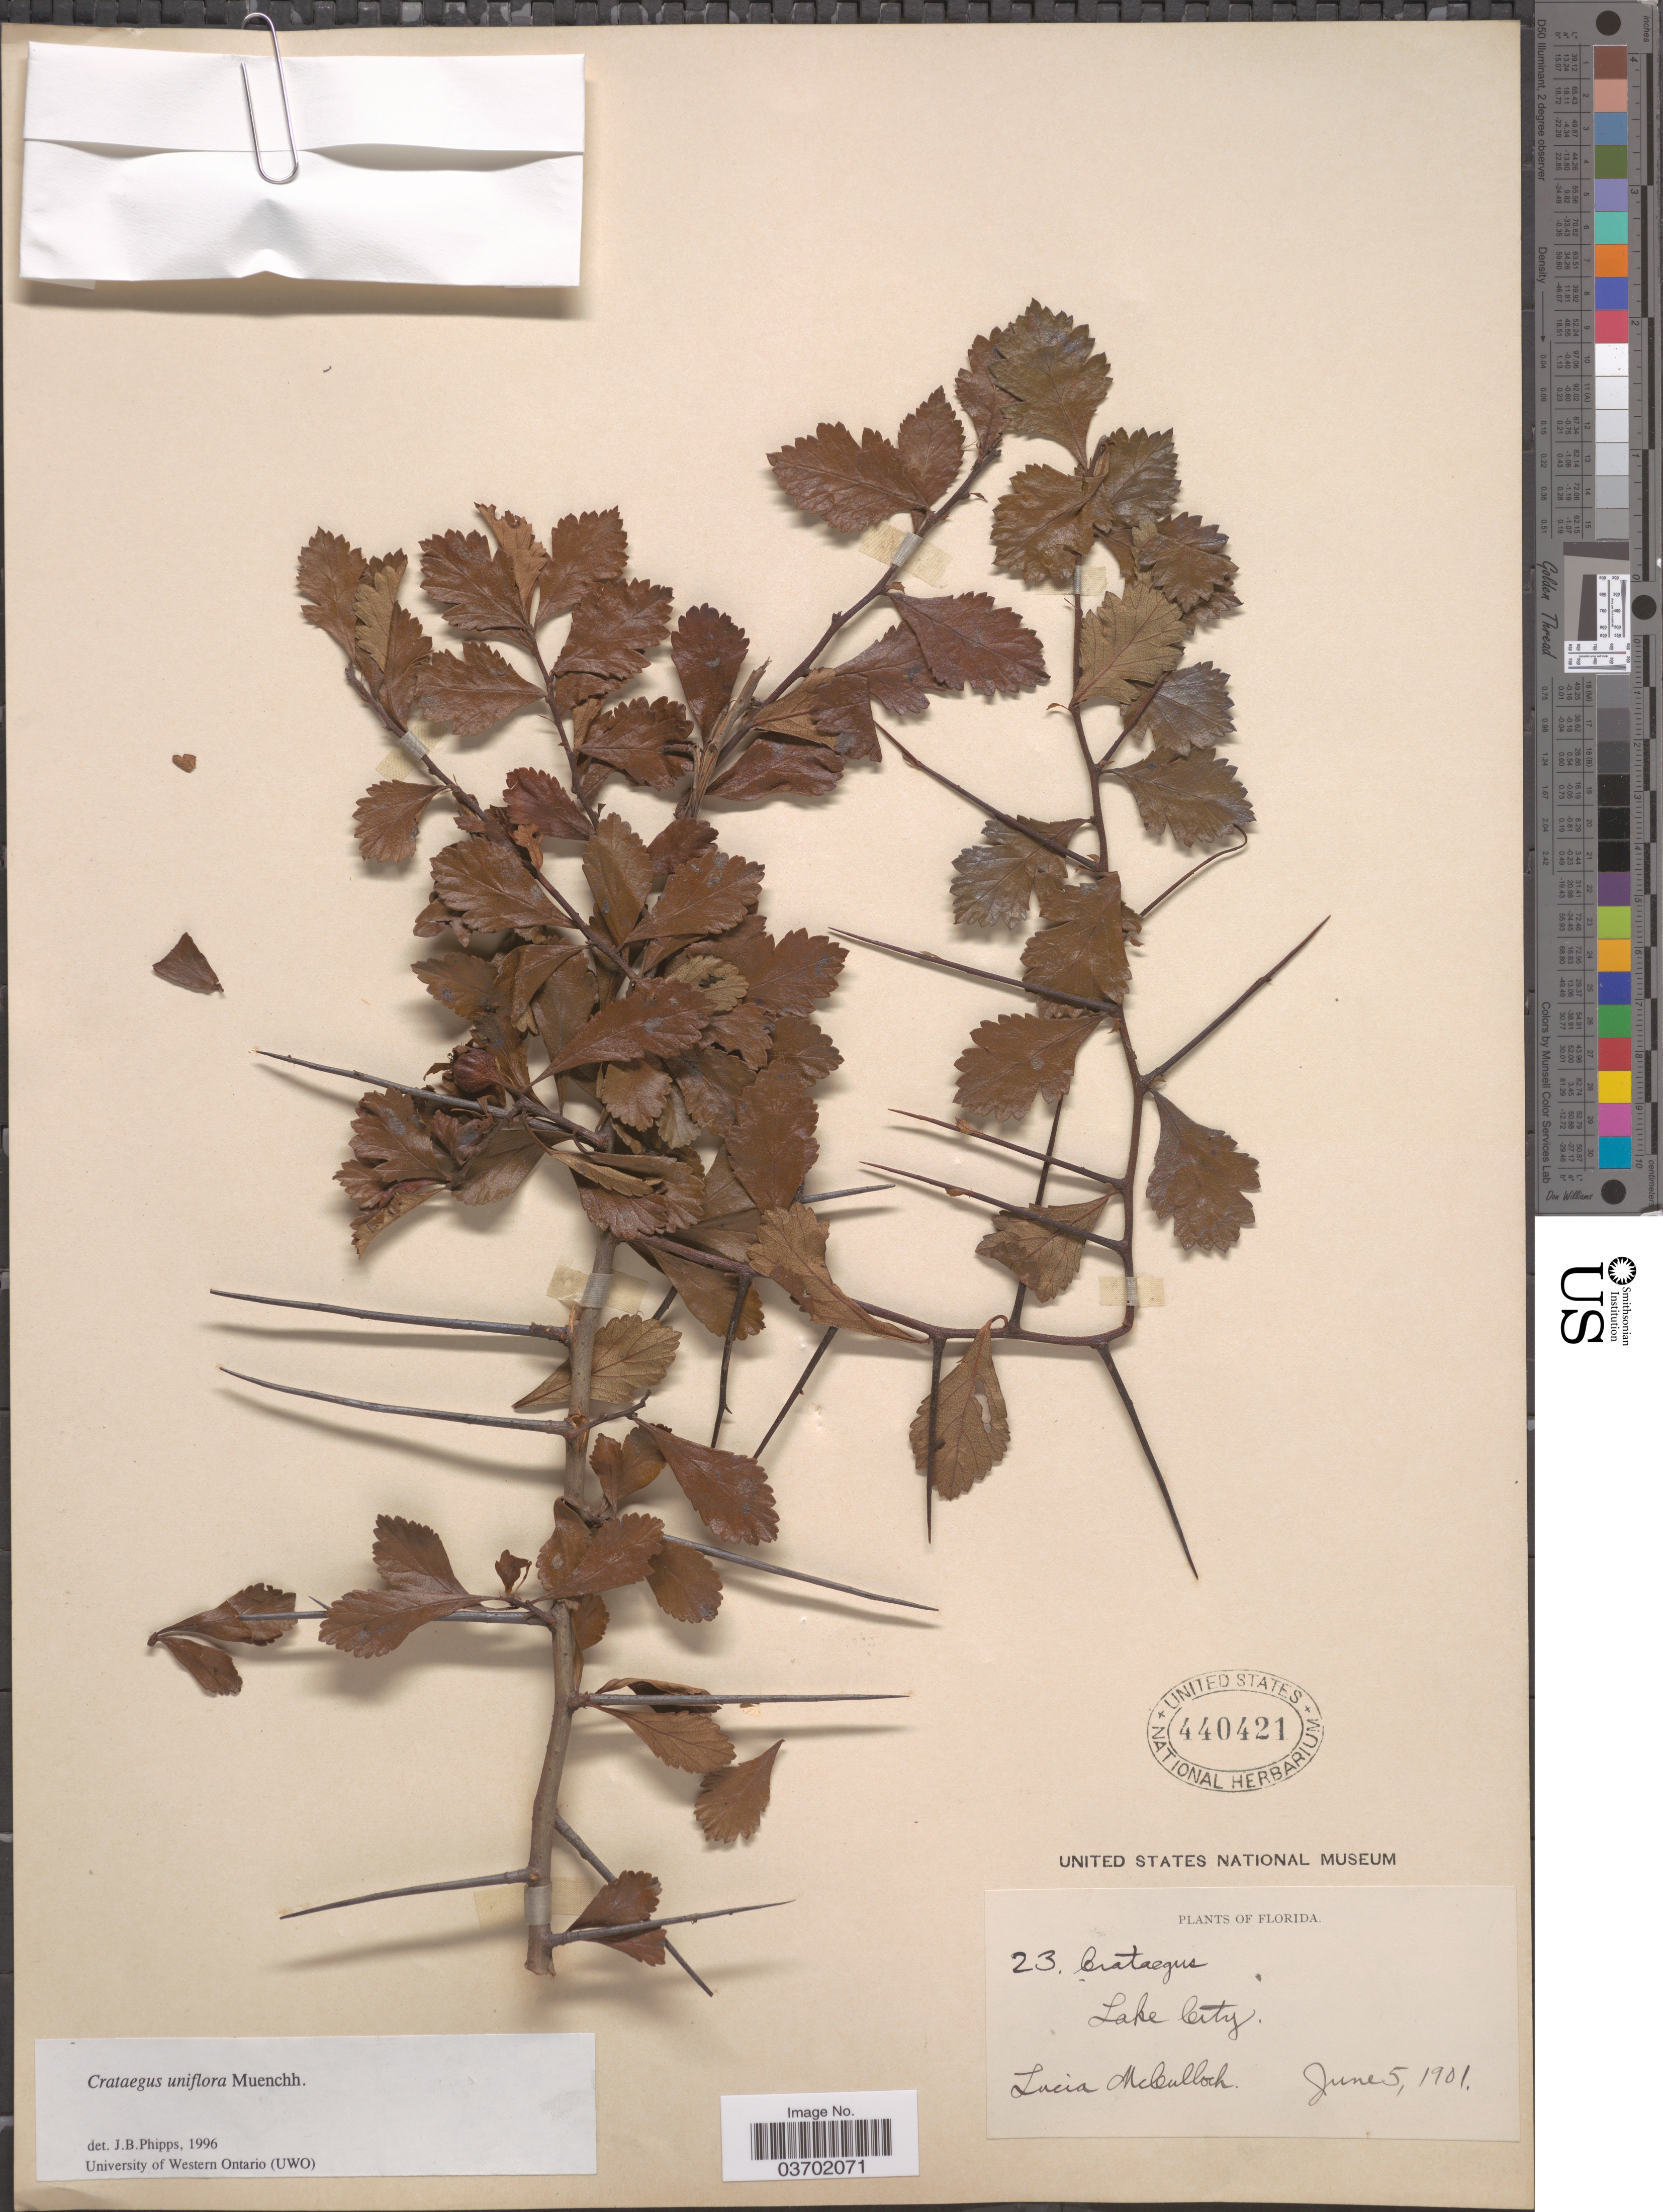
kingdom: Plantae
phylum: Tracheophyta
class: Magnoliopsida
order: Rosales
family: Rosaceae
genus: Crataegus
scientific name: Crataegus uniflora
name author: Münchh.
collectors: L. McCulloch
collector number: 23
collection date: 1901-06-05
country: United States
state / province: Florida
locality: Lake City.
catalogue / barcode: US 440421